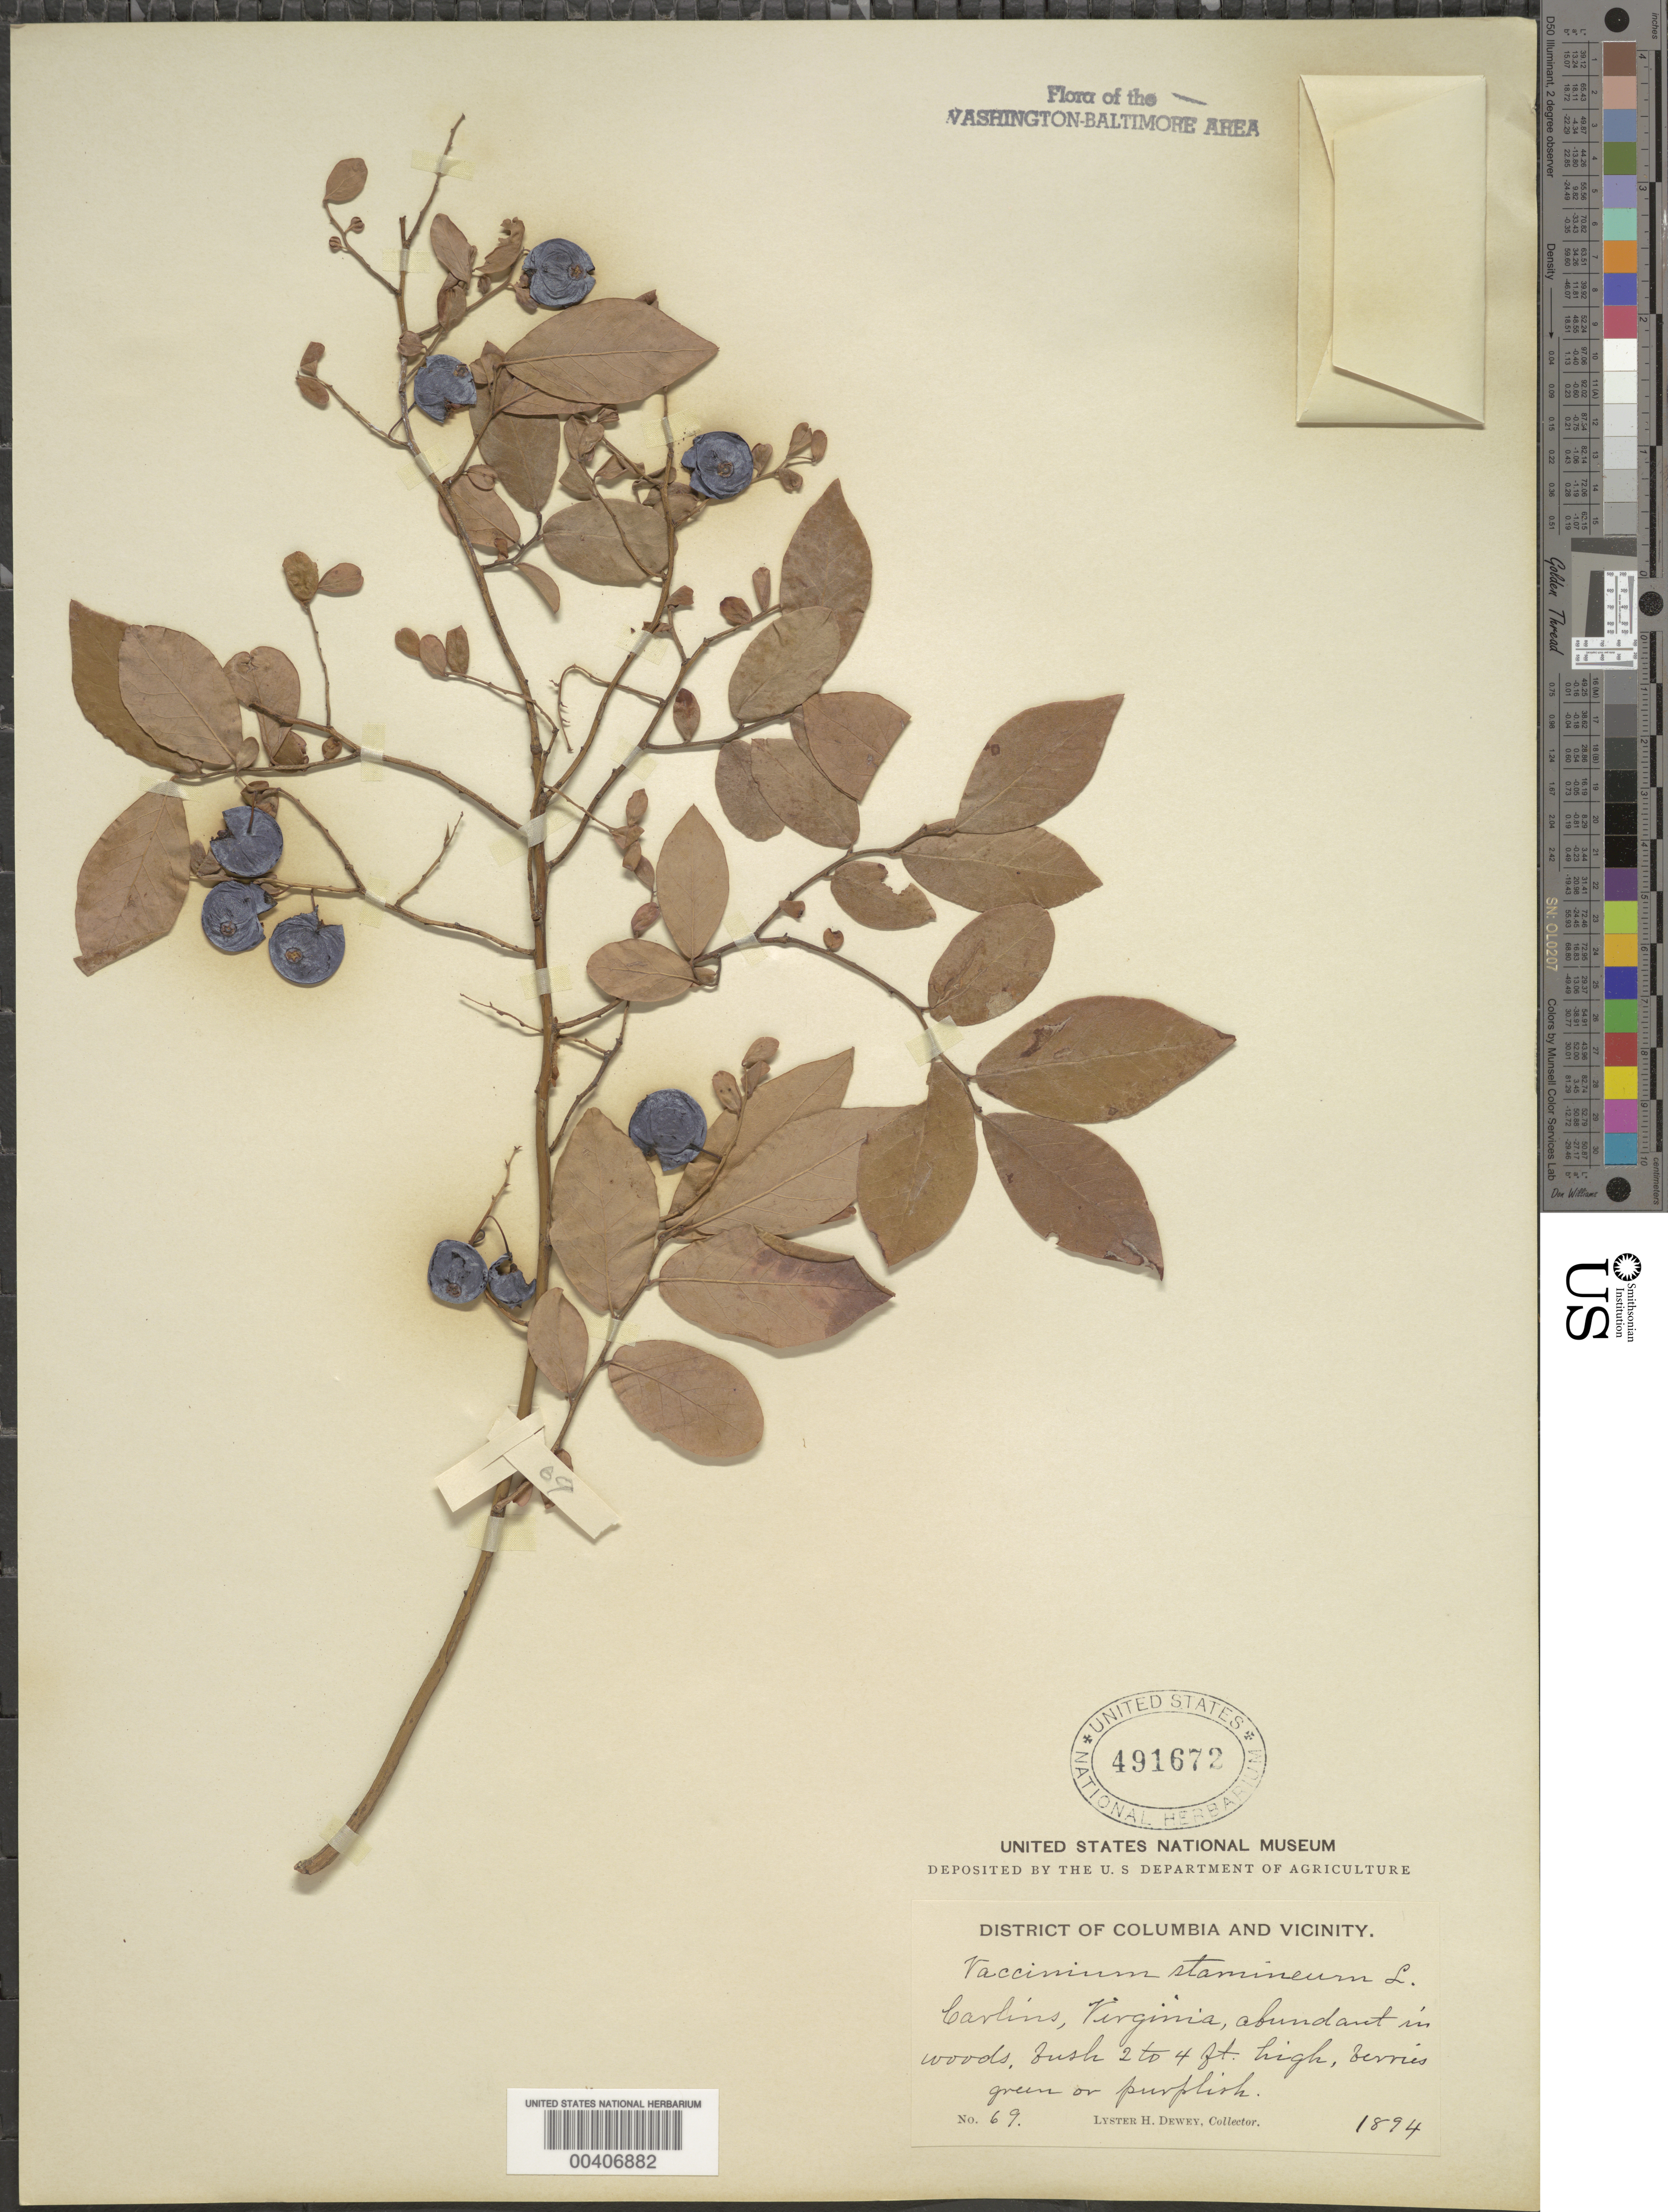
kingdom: Plantae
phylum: Tracheophyta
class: Magnoliopsida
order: Ericales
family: Ericaceae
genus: Vaccinium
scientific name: Vaccinium stamineum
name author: L.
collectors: L. H. Dewey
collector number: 69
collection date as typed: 1894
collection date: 1894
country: United States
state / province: Virginia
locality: Carlins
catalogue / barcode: US 491672